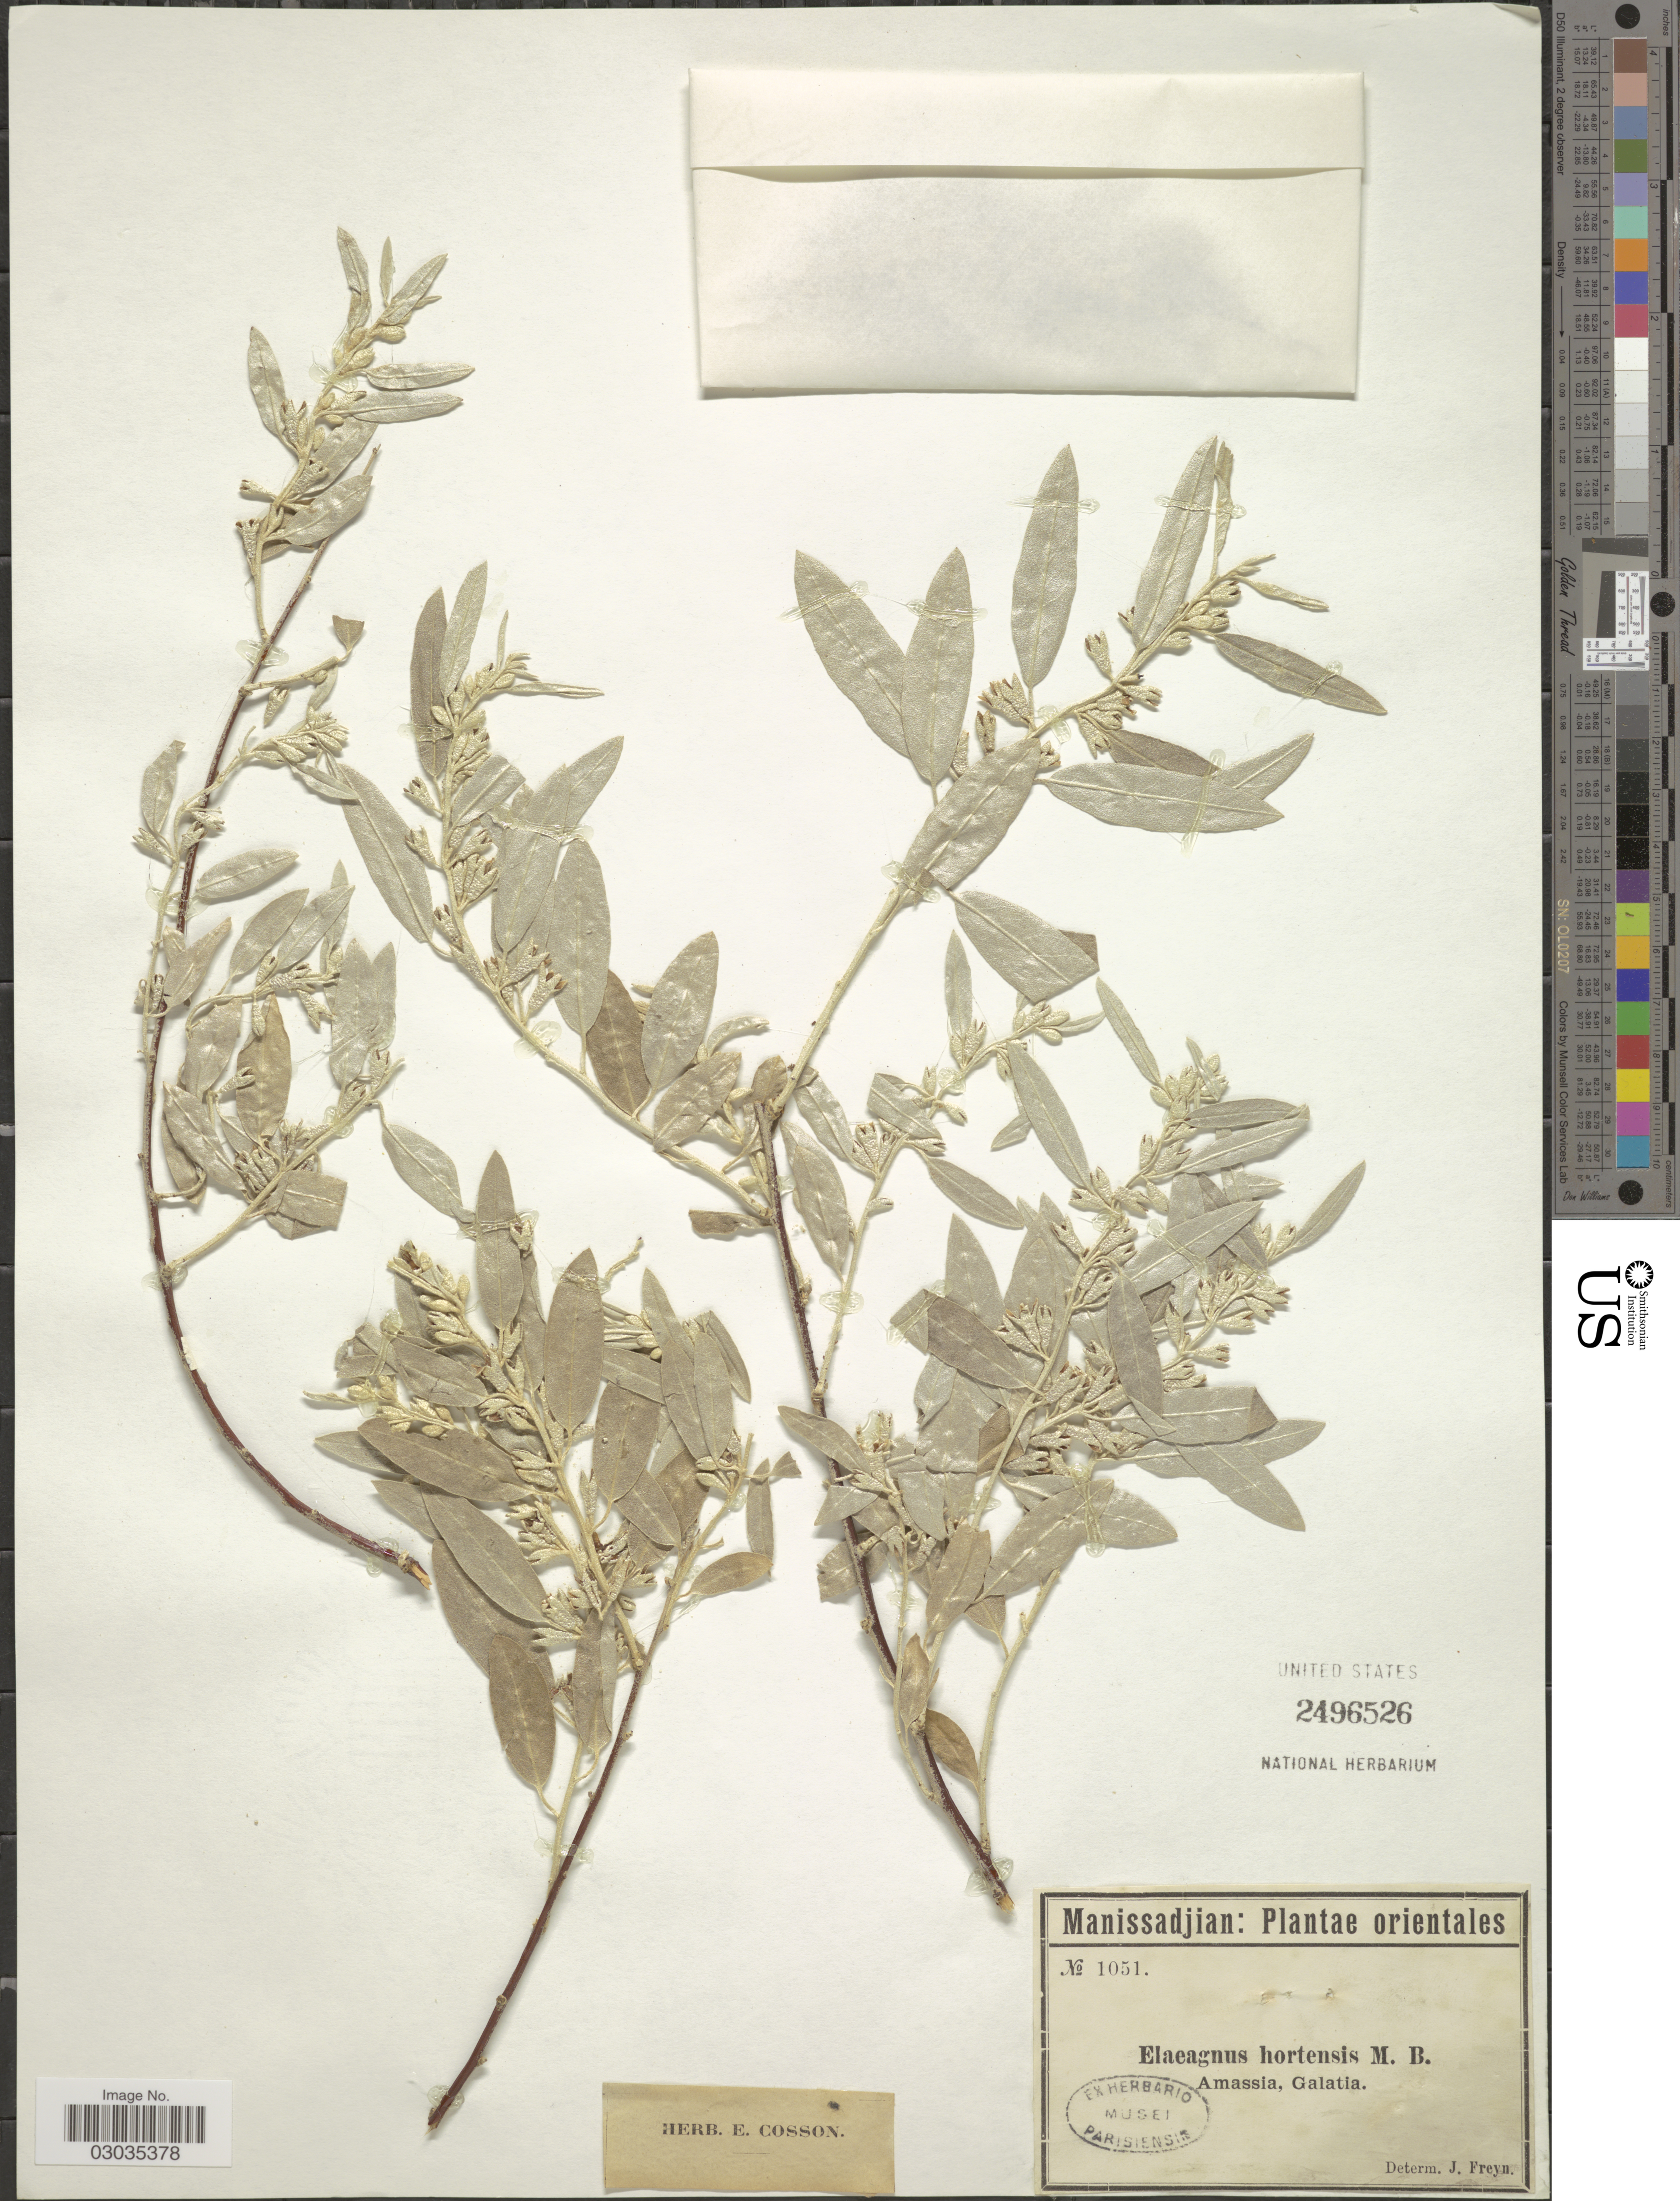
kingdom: Plantae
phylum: Tracheophyta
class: Magnoliopsida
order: Rosales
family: Elaeagnaceae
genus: Elaeagnus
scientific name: Elaeagnus hortensis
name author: M. Bieb.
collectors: -. Manissadjian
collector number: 1051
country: Turkey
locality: Orientales. Amassia, Galatia.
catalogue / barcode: US 2496526